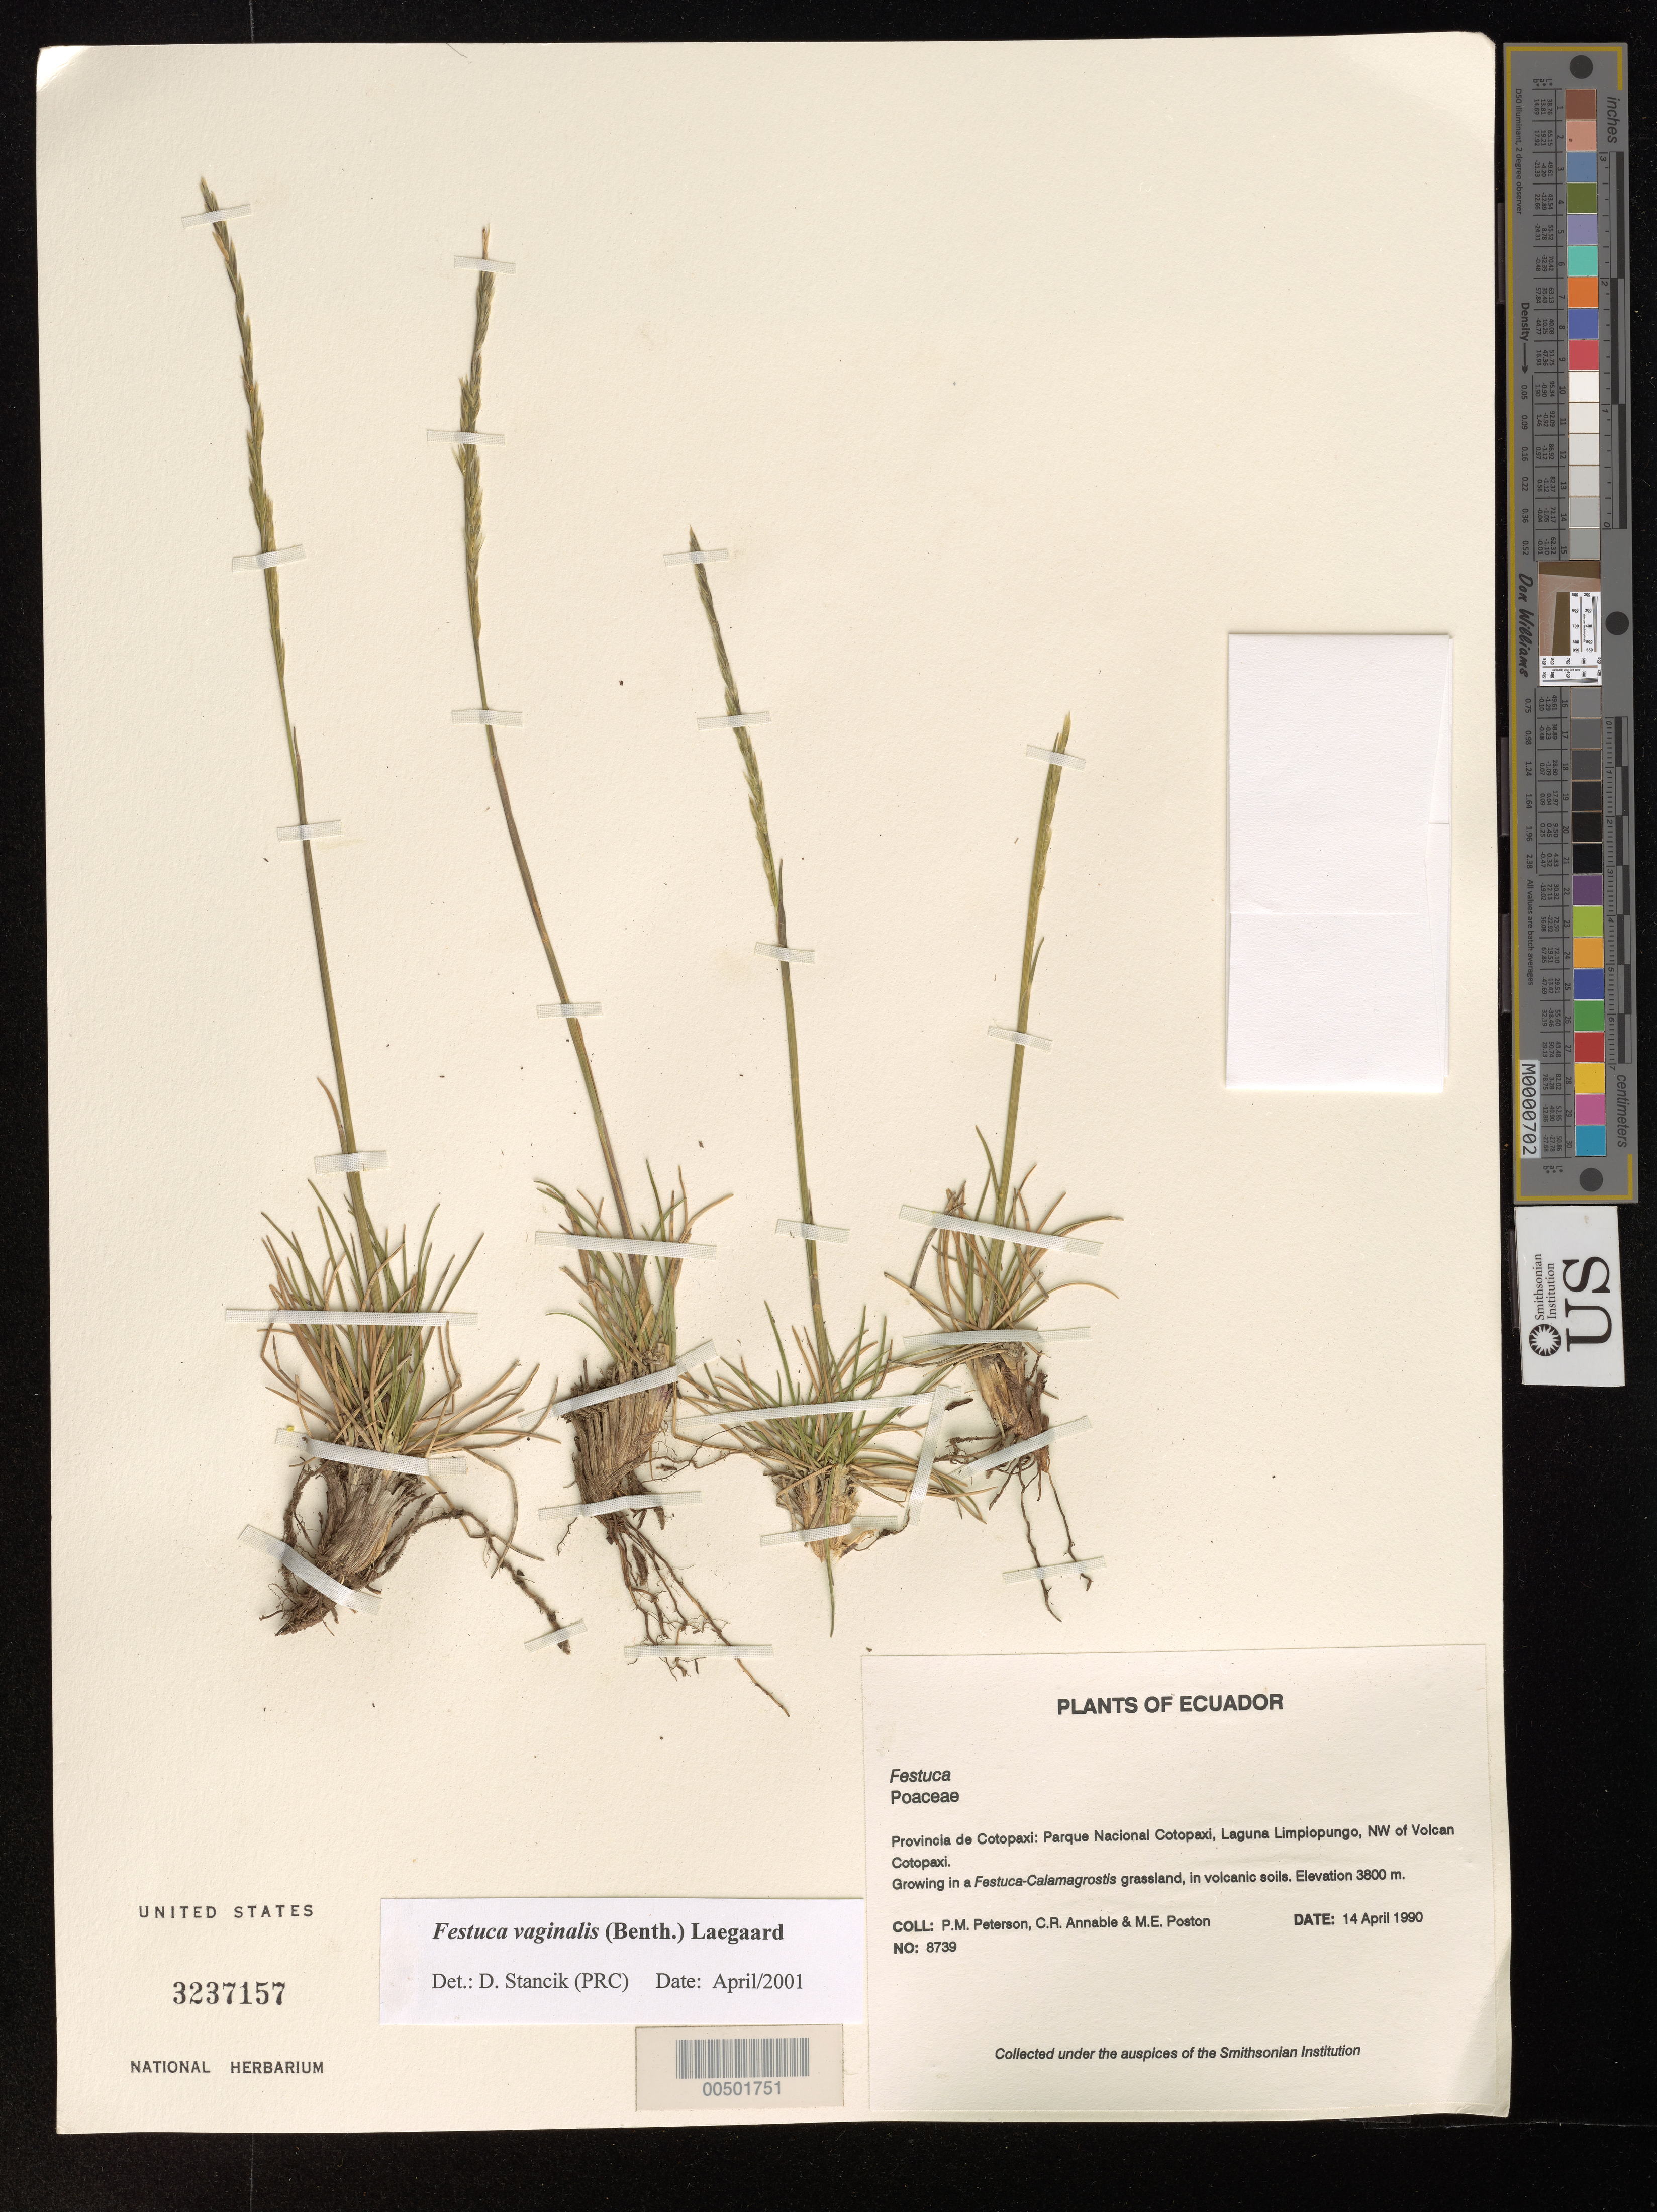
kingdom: Plantae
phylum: Tracheophyta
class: Liliopsida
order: Poales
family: Poaceae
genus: Festuca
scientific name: Festuca vaginalis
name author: (Benth.) Lægaard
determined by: Stancik, D.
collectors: P. M. Peterson, C. R. Annable & M. Poston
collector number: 08739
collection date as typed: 14 Apr 1990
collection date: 1990-04-14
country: Ecuador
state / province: Cotopaxi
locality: Parque Nacional Cotopaxi, Laguna Limpiopungo, NW ofVolcan Cotopaxi.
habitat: Growing in a Festuca-Calamagrostis grassland, in volcanic soils.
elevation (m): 3800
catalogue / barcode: US 3237157